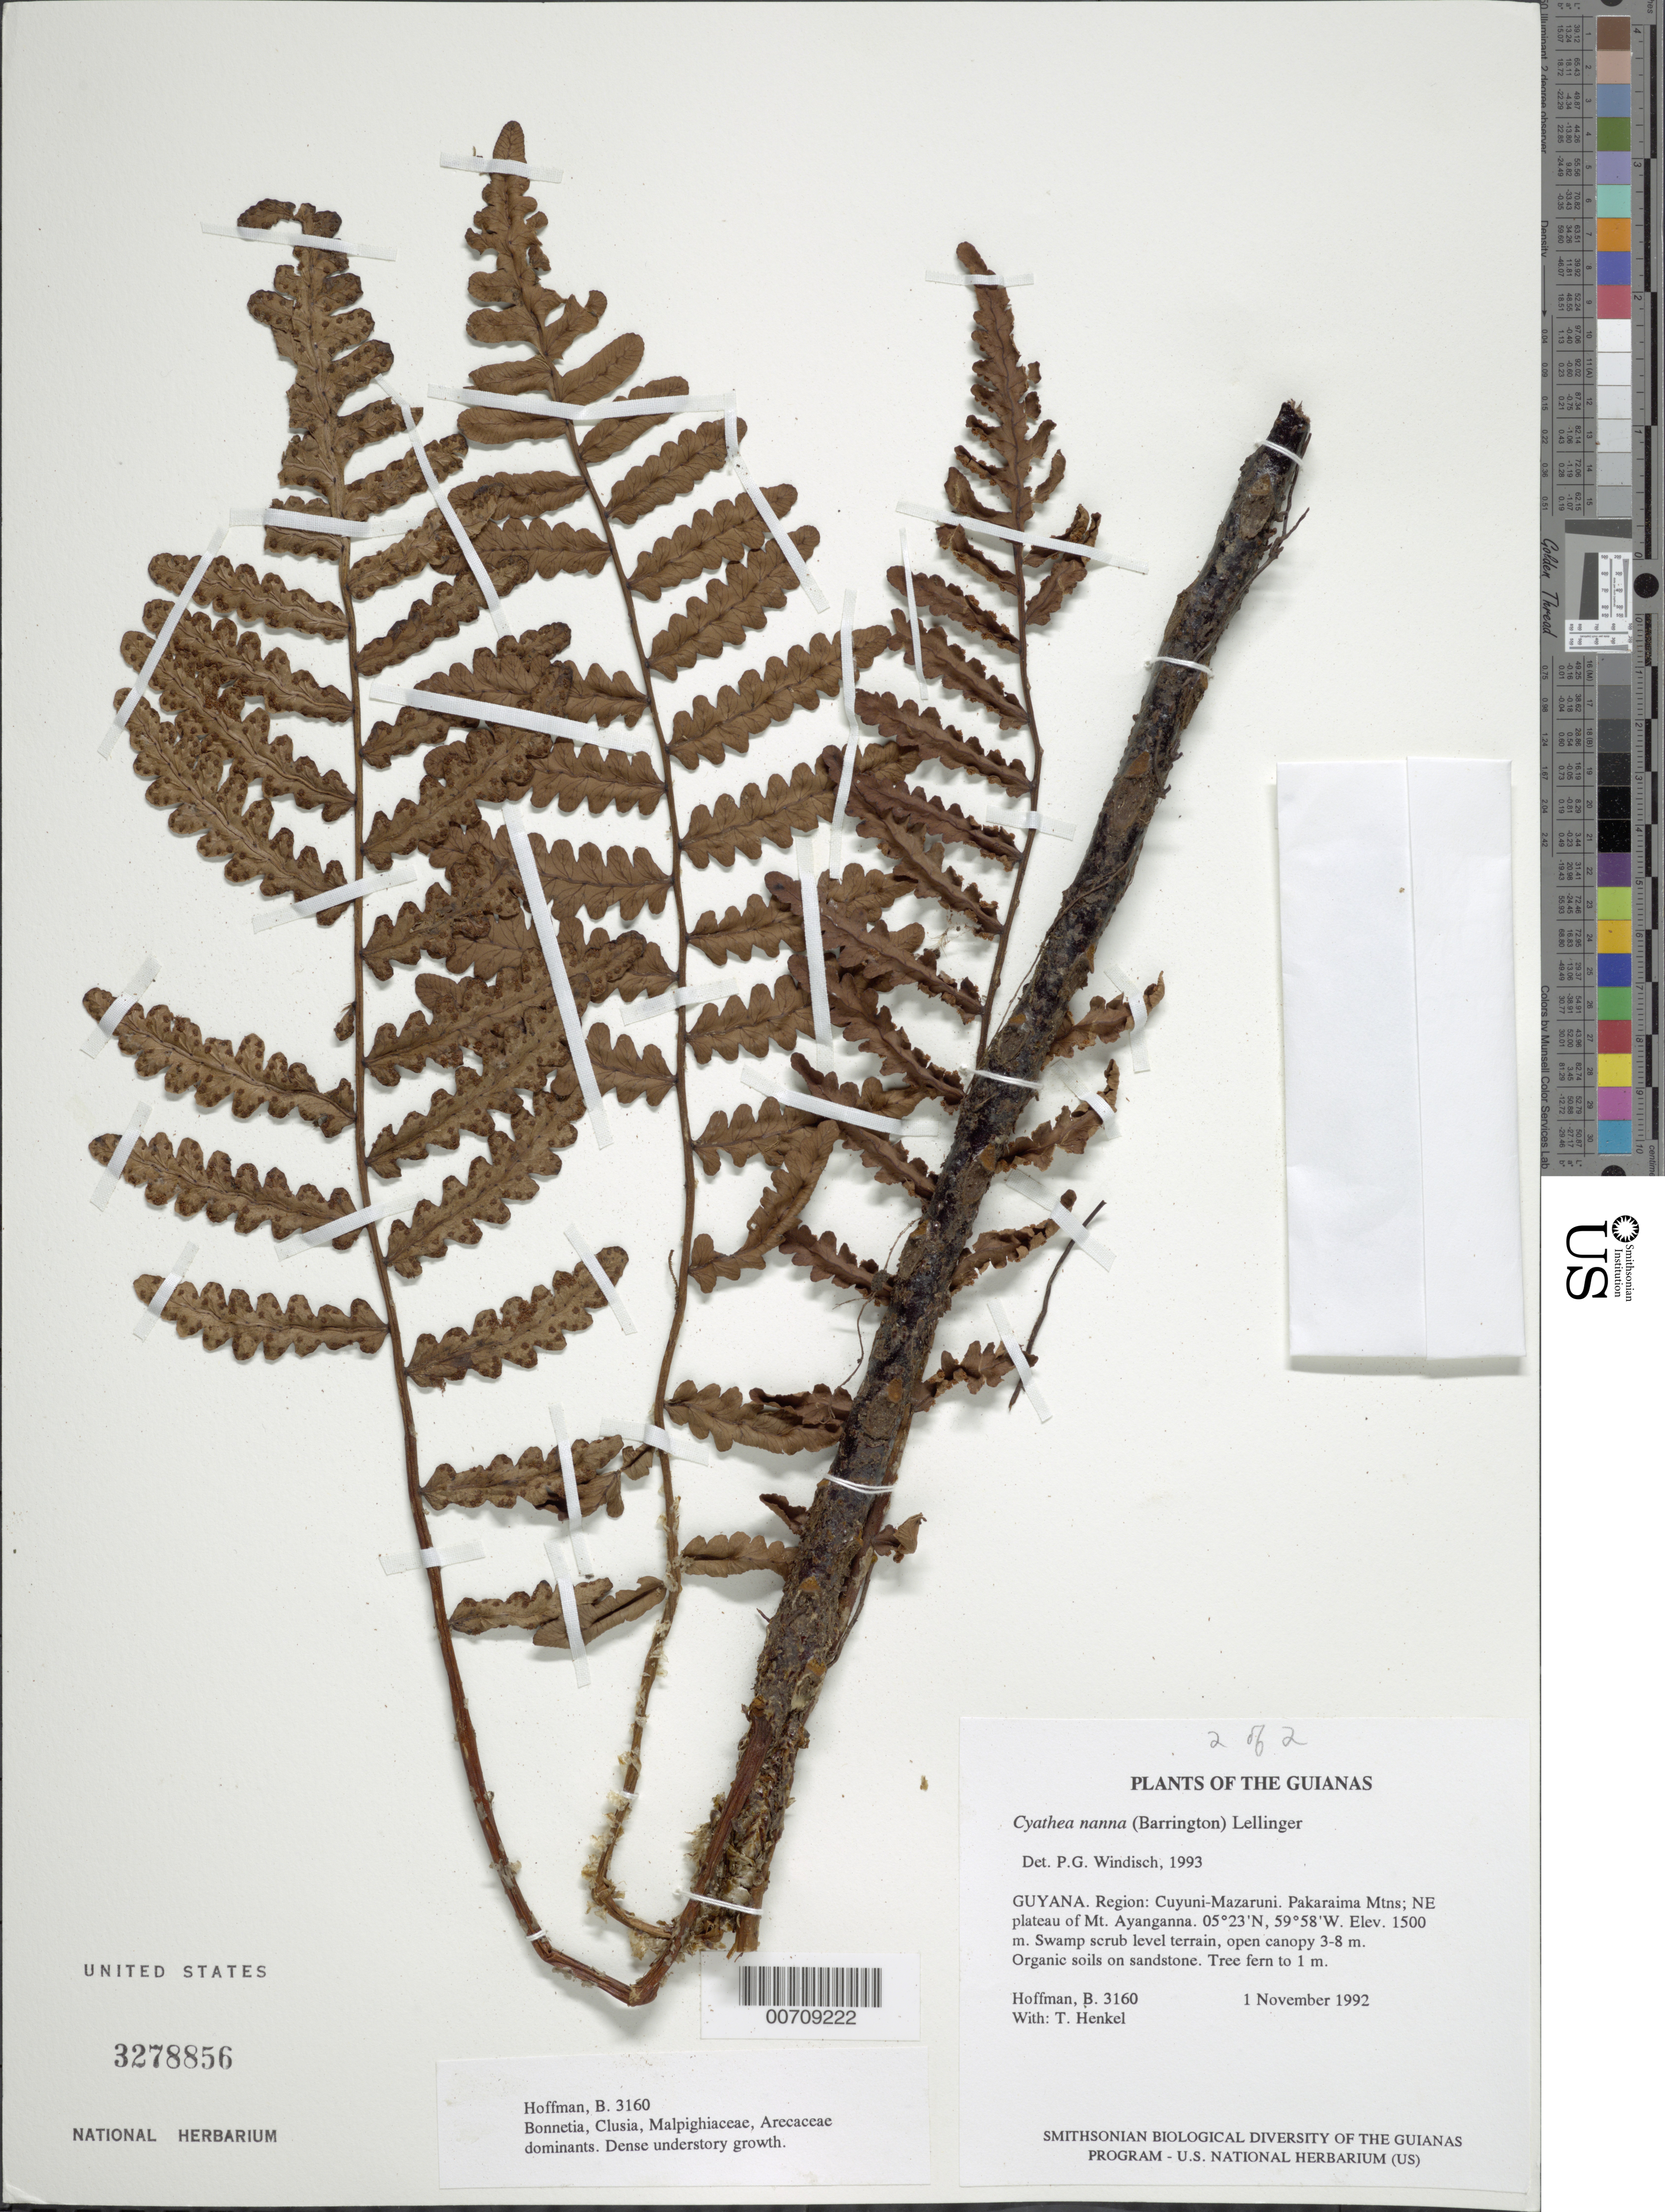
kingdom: Plantae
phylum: Tracheophyta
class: Polypodiopsida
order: Cyatheales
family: Cyatheaceae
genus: Cyathea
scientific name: Cyathea nanna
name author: (Barrington) Lellinger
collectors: B. Hoffman & T. Henkel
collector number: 3160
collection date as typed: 1 November 1992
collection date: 1992-11-01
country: Guyana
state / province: Cuyuni-Mazaruni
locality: Pakaraima Mountains; NE plateau of Mt. Ayanganna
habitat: Swamp scrub, level terrain, open canopy 3-8 m. Organic soils on sandstone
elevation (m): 1500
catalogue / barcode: US 3278856